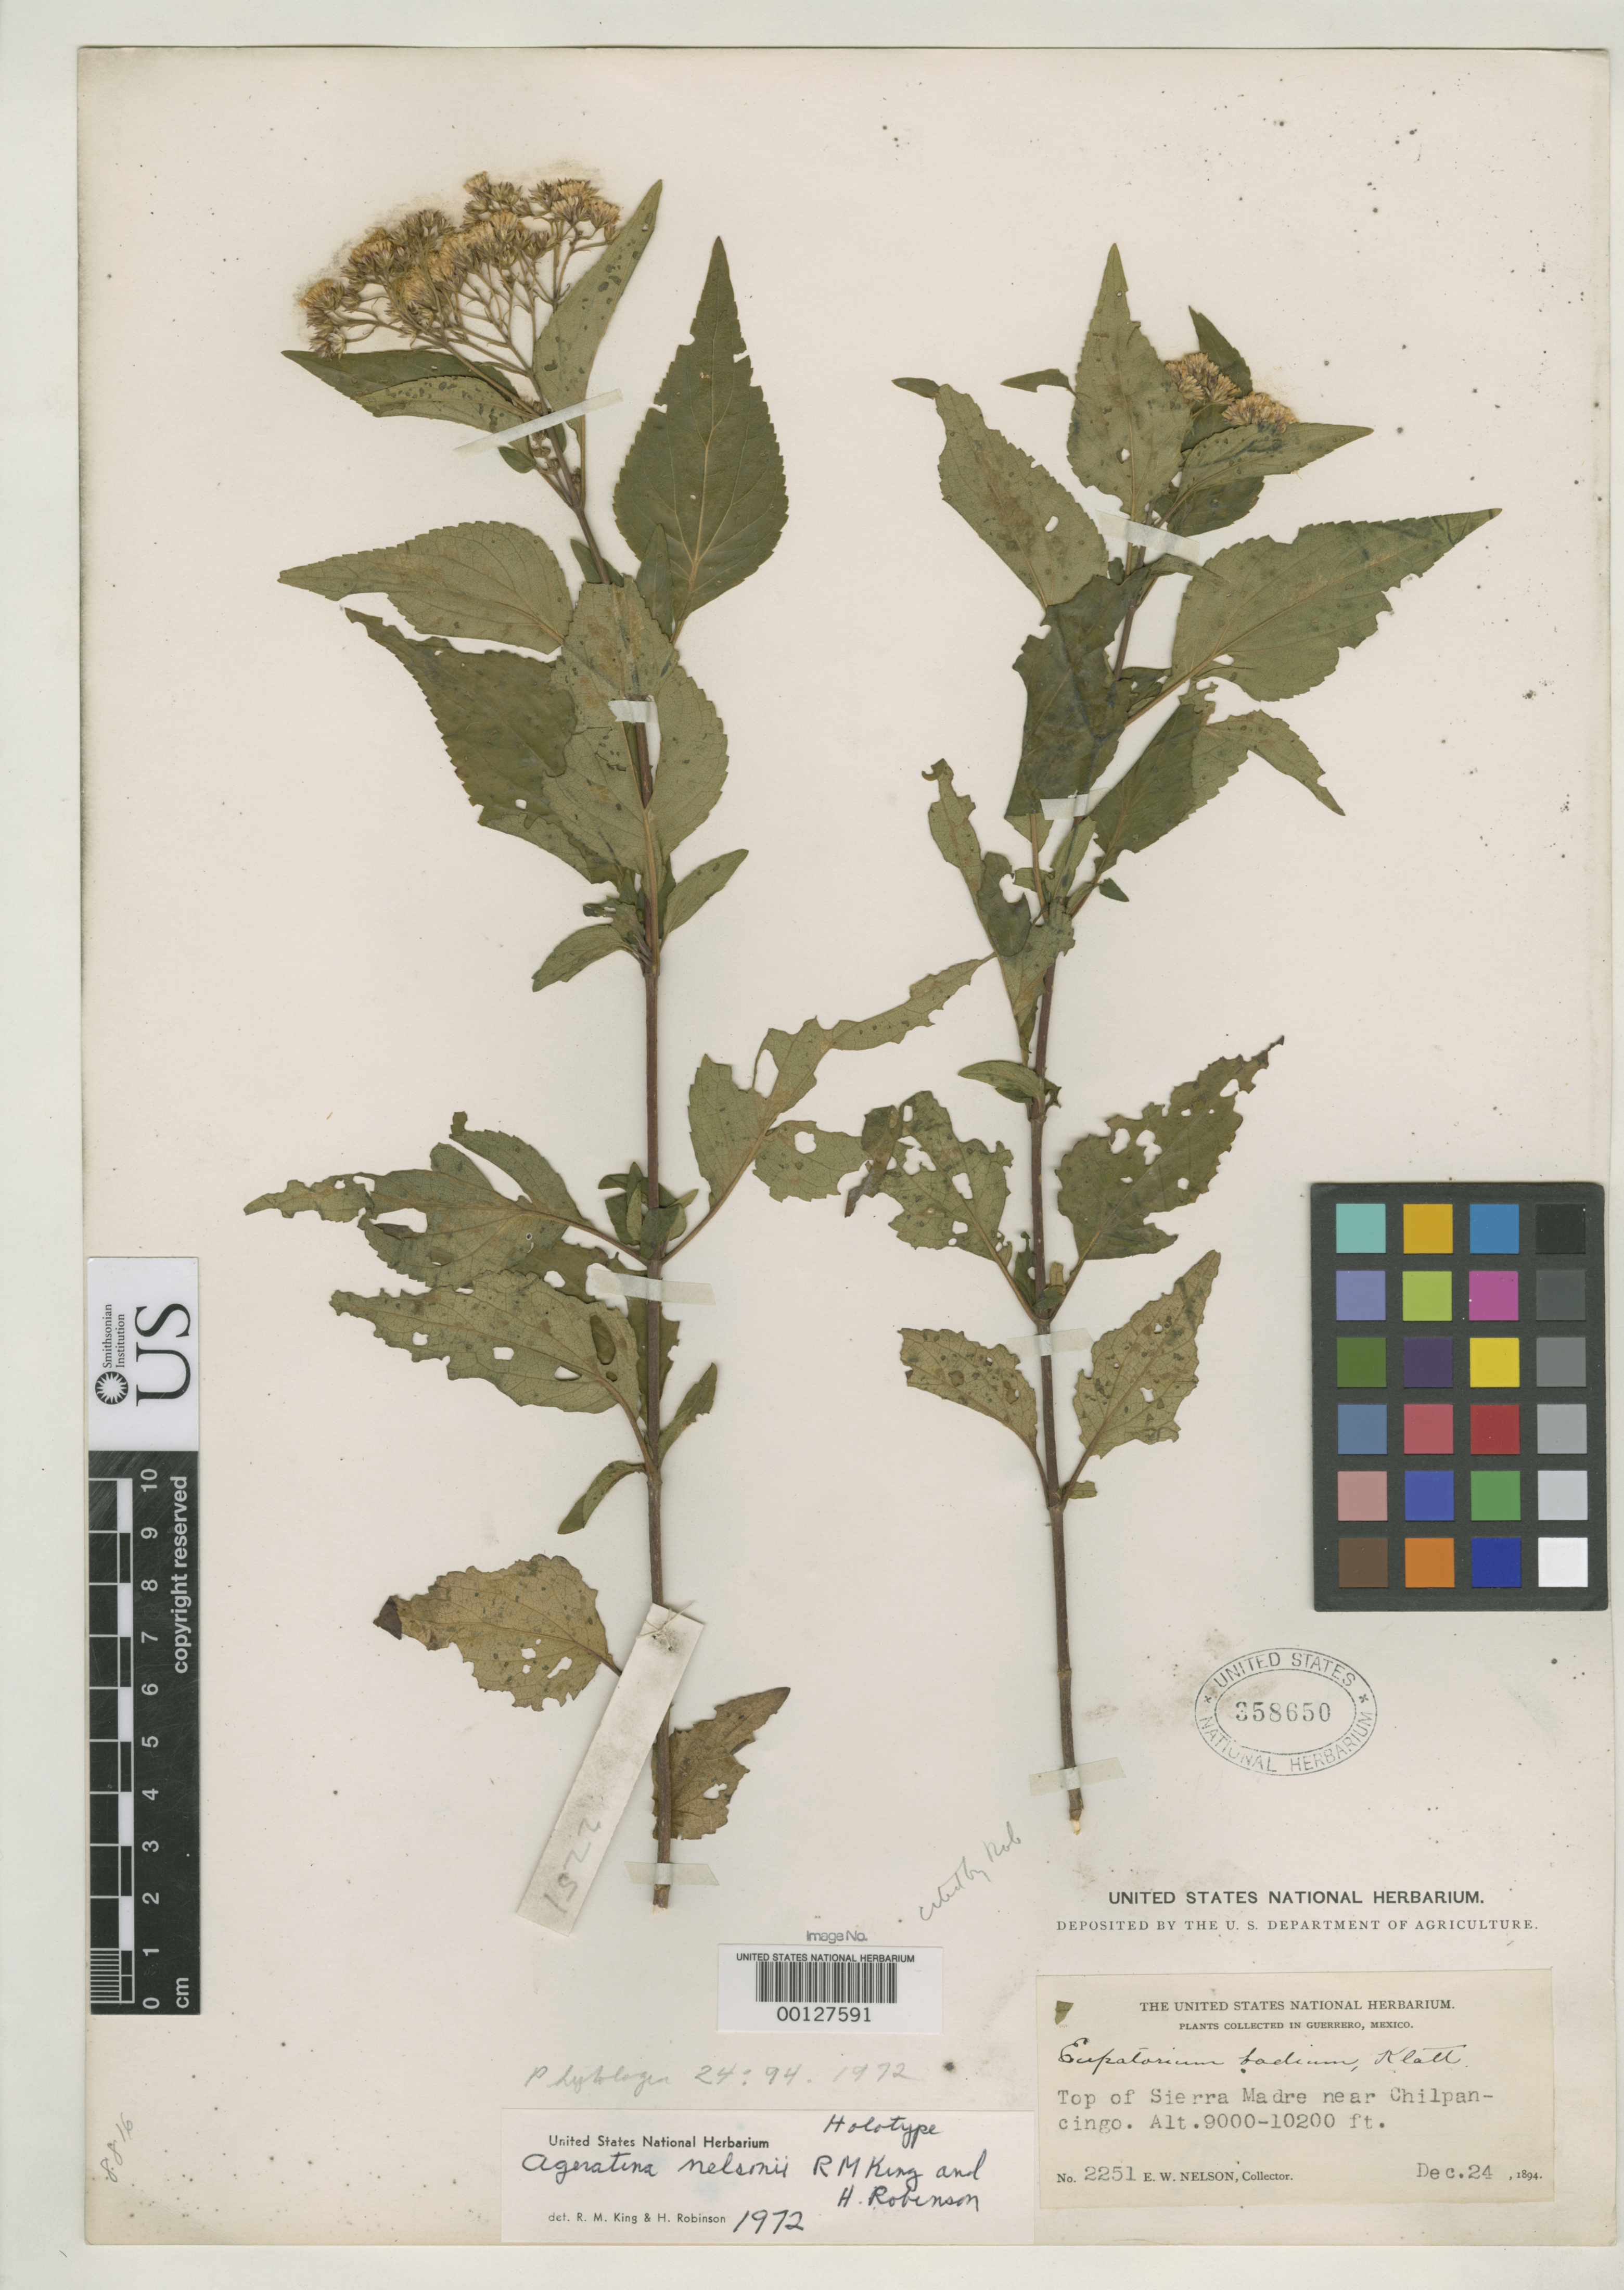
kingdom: Plantae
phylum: Tracheophyta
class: Magnoliopsida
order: Asterales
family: Asteraceae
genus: Ageratina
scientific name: Ageratina nelsonii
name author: R.M. King & H. Rob.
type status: Holotype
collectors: E. W. Nelson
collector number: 2251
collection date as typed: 24 Dec 1894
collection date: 1894-12-24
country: Mexico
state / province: Guerrero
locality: Sierra Madre, Chilpancingo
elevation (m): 2743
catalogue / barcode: US 358650